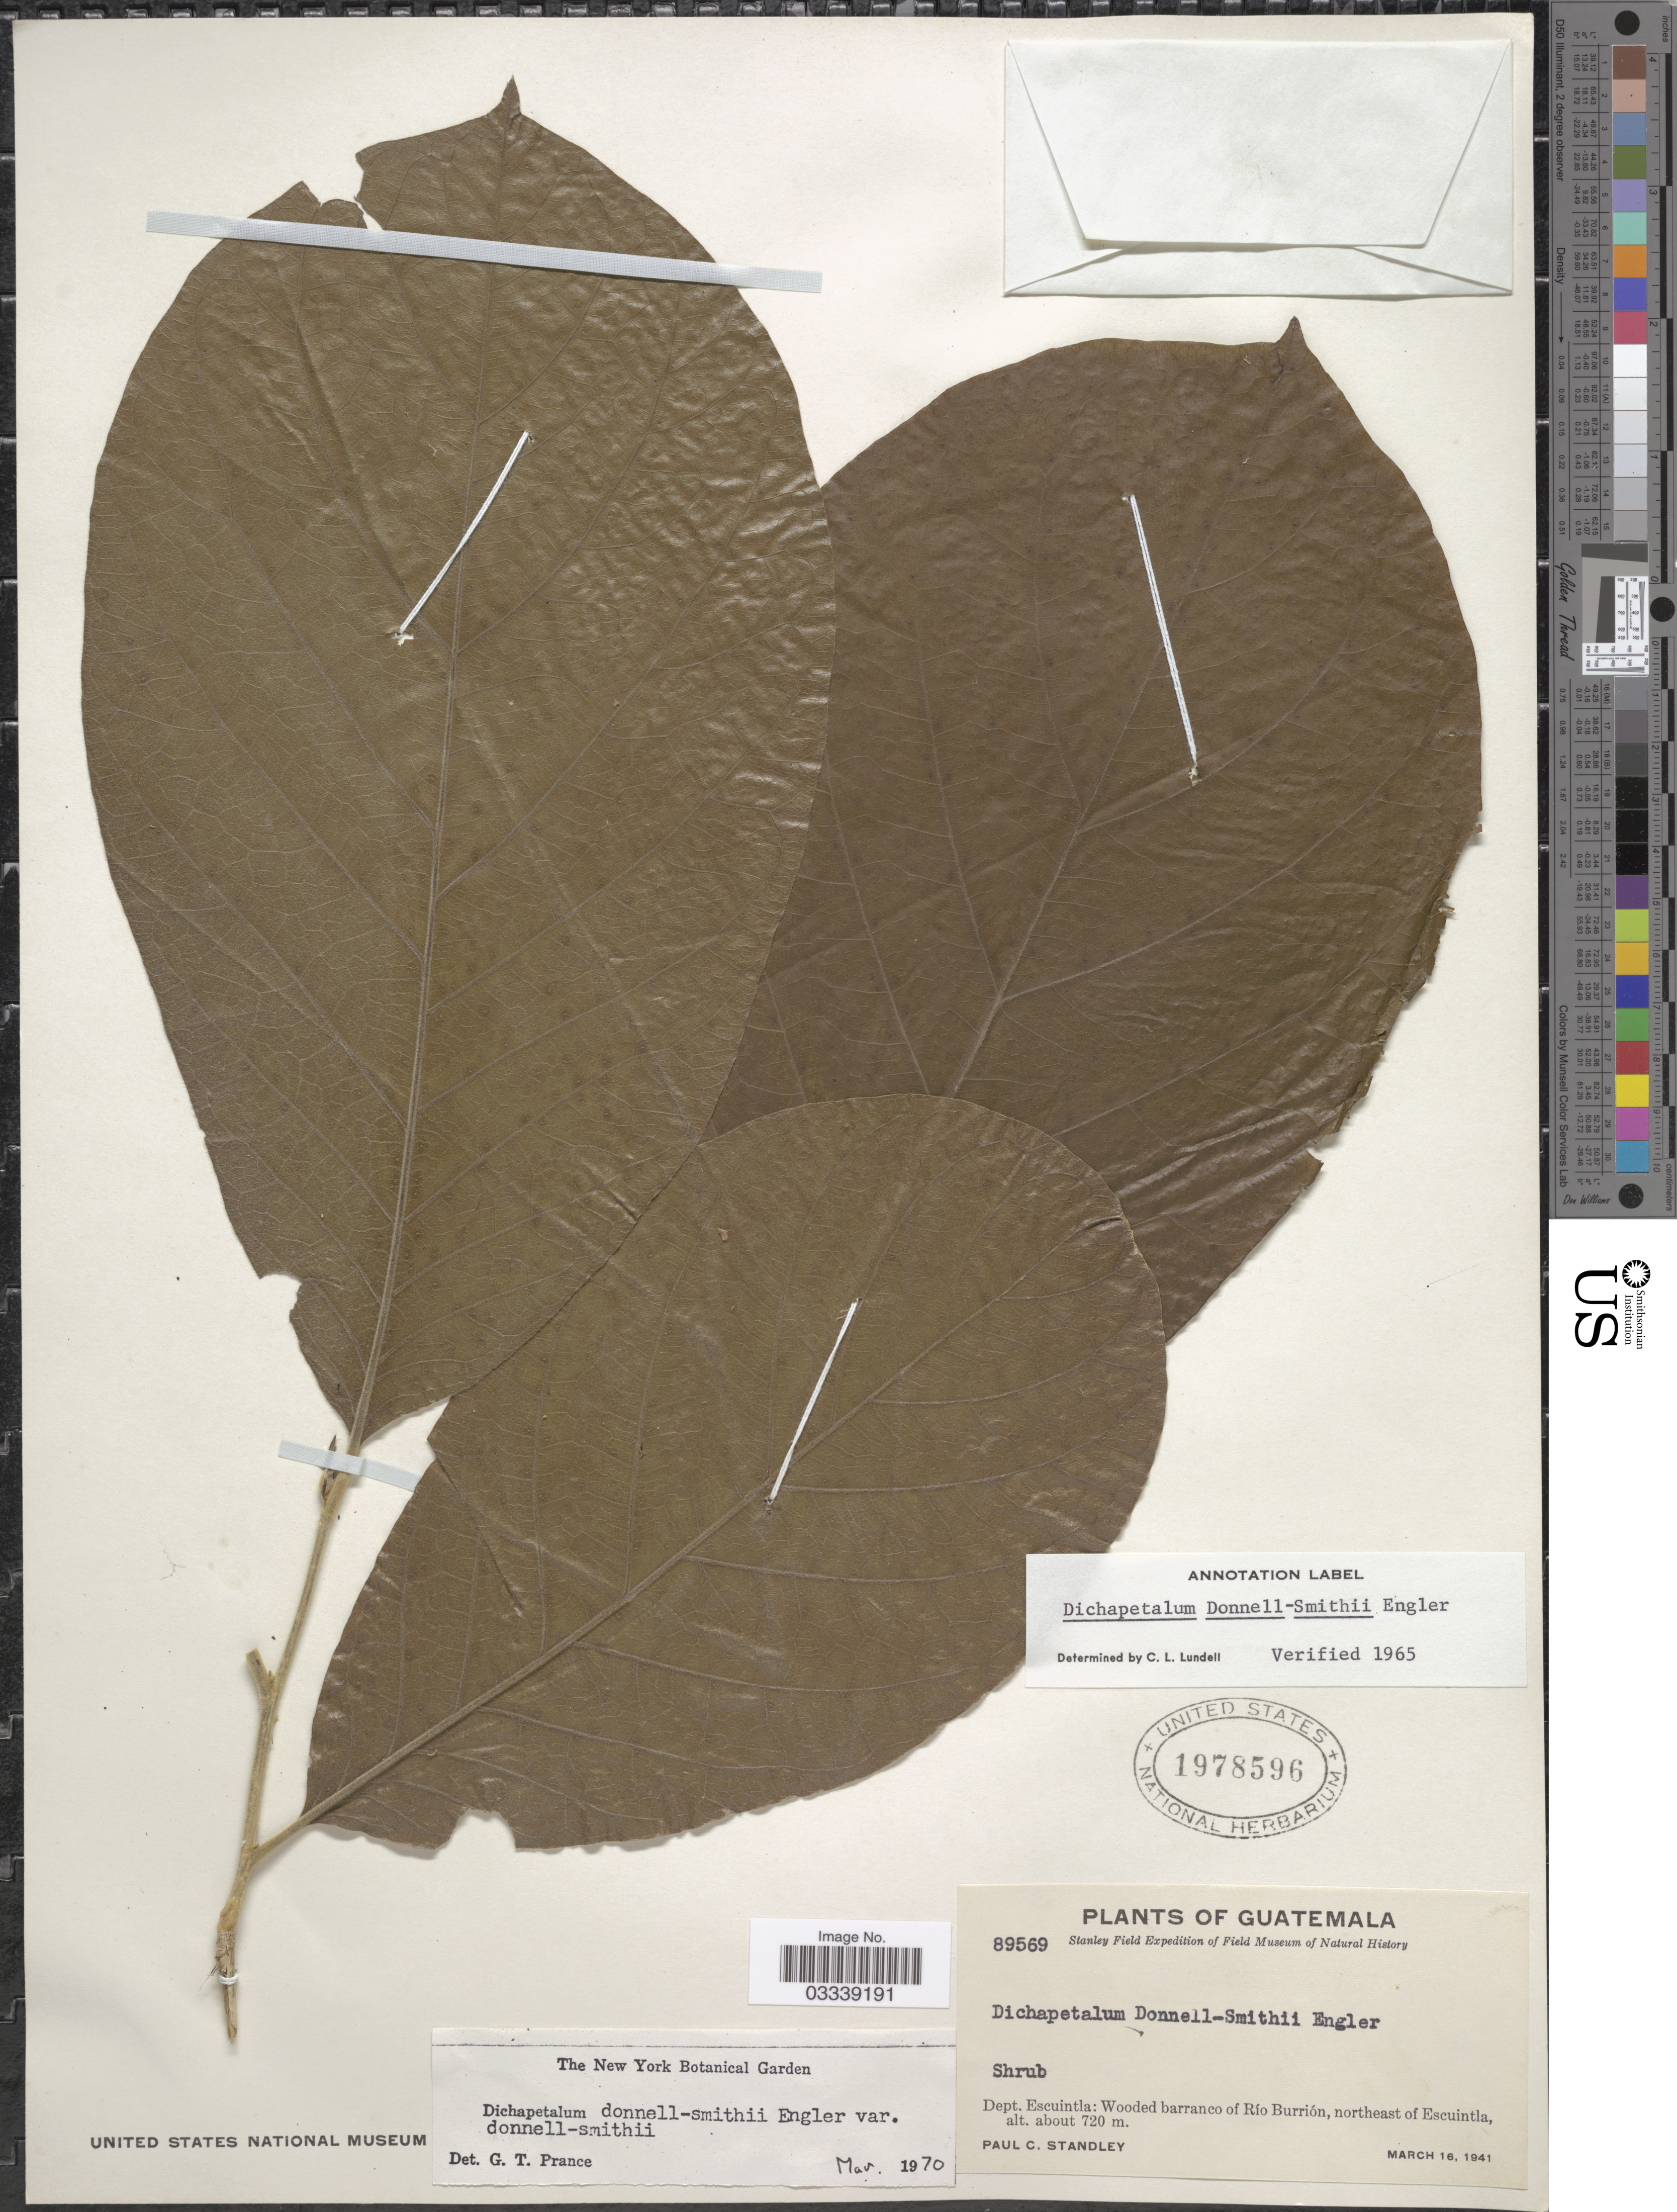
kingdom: Plantae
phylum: Tracheophyta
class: Magnoliopsida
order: Malpighiales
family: Dichapetalaceae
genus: Dichapetalum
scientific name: Dichapetalum donnell-smithii var. donnell-smithii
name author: Engl.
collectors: P. C. Standley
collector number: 89569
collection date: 1941-03-16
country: Guatemala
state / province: Escuintla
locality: Dept. Escuintla: Wooded barranco of Río Burrión, northeast of Escuintla.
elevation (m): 720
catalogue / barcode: US 1978596